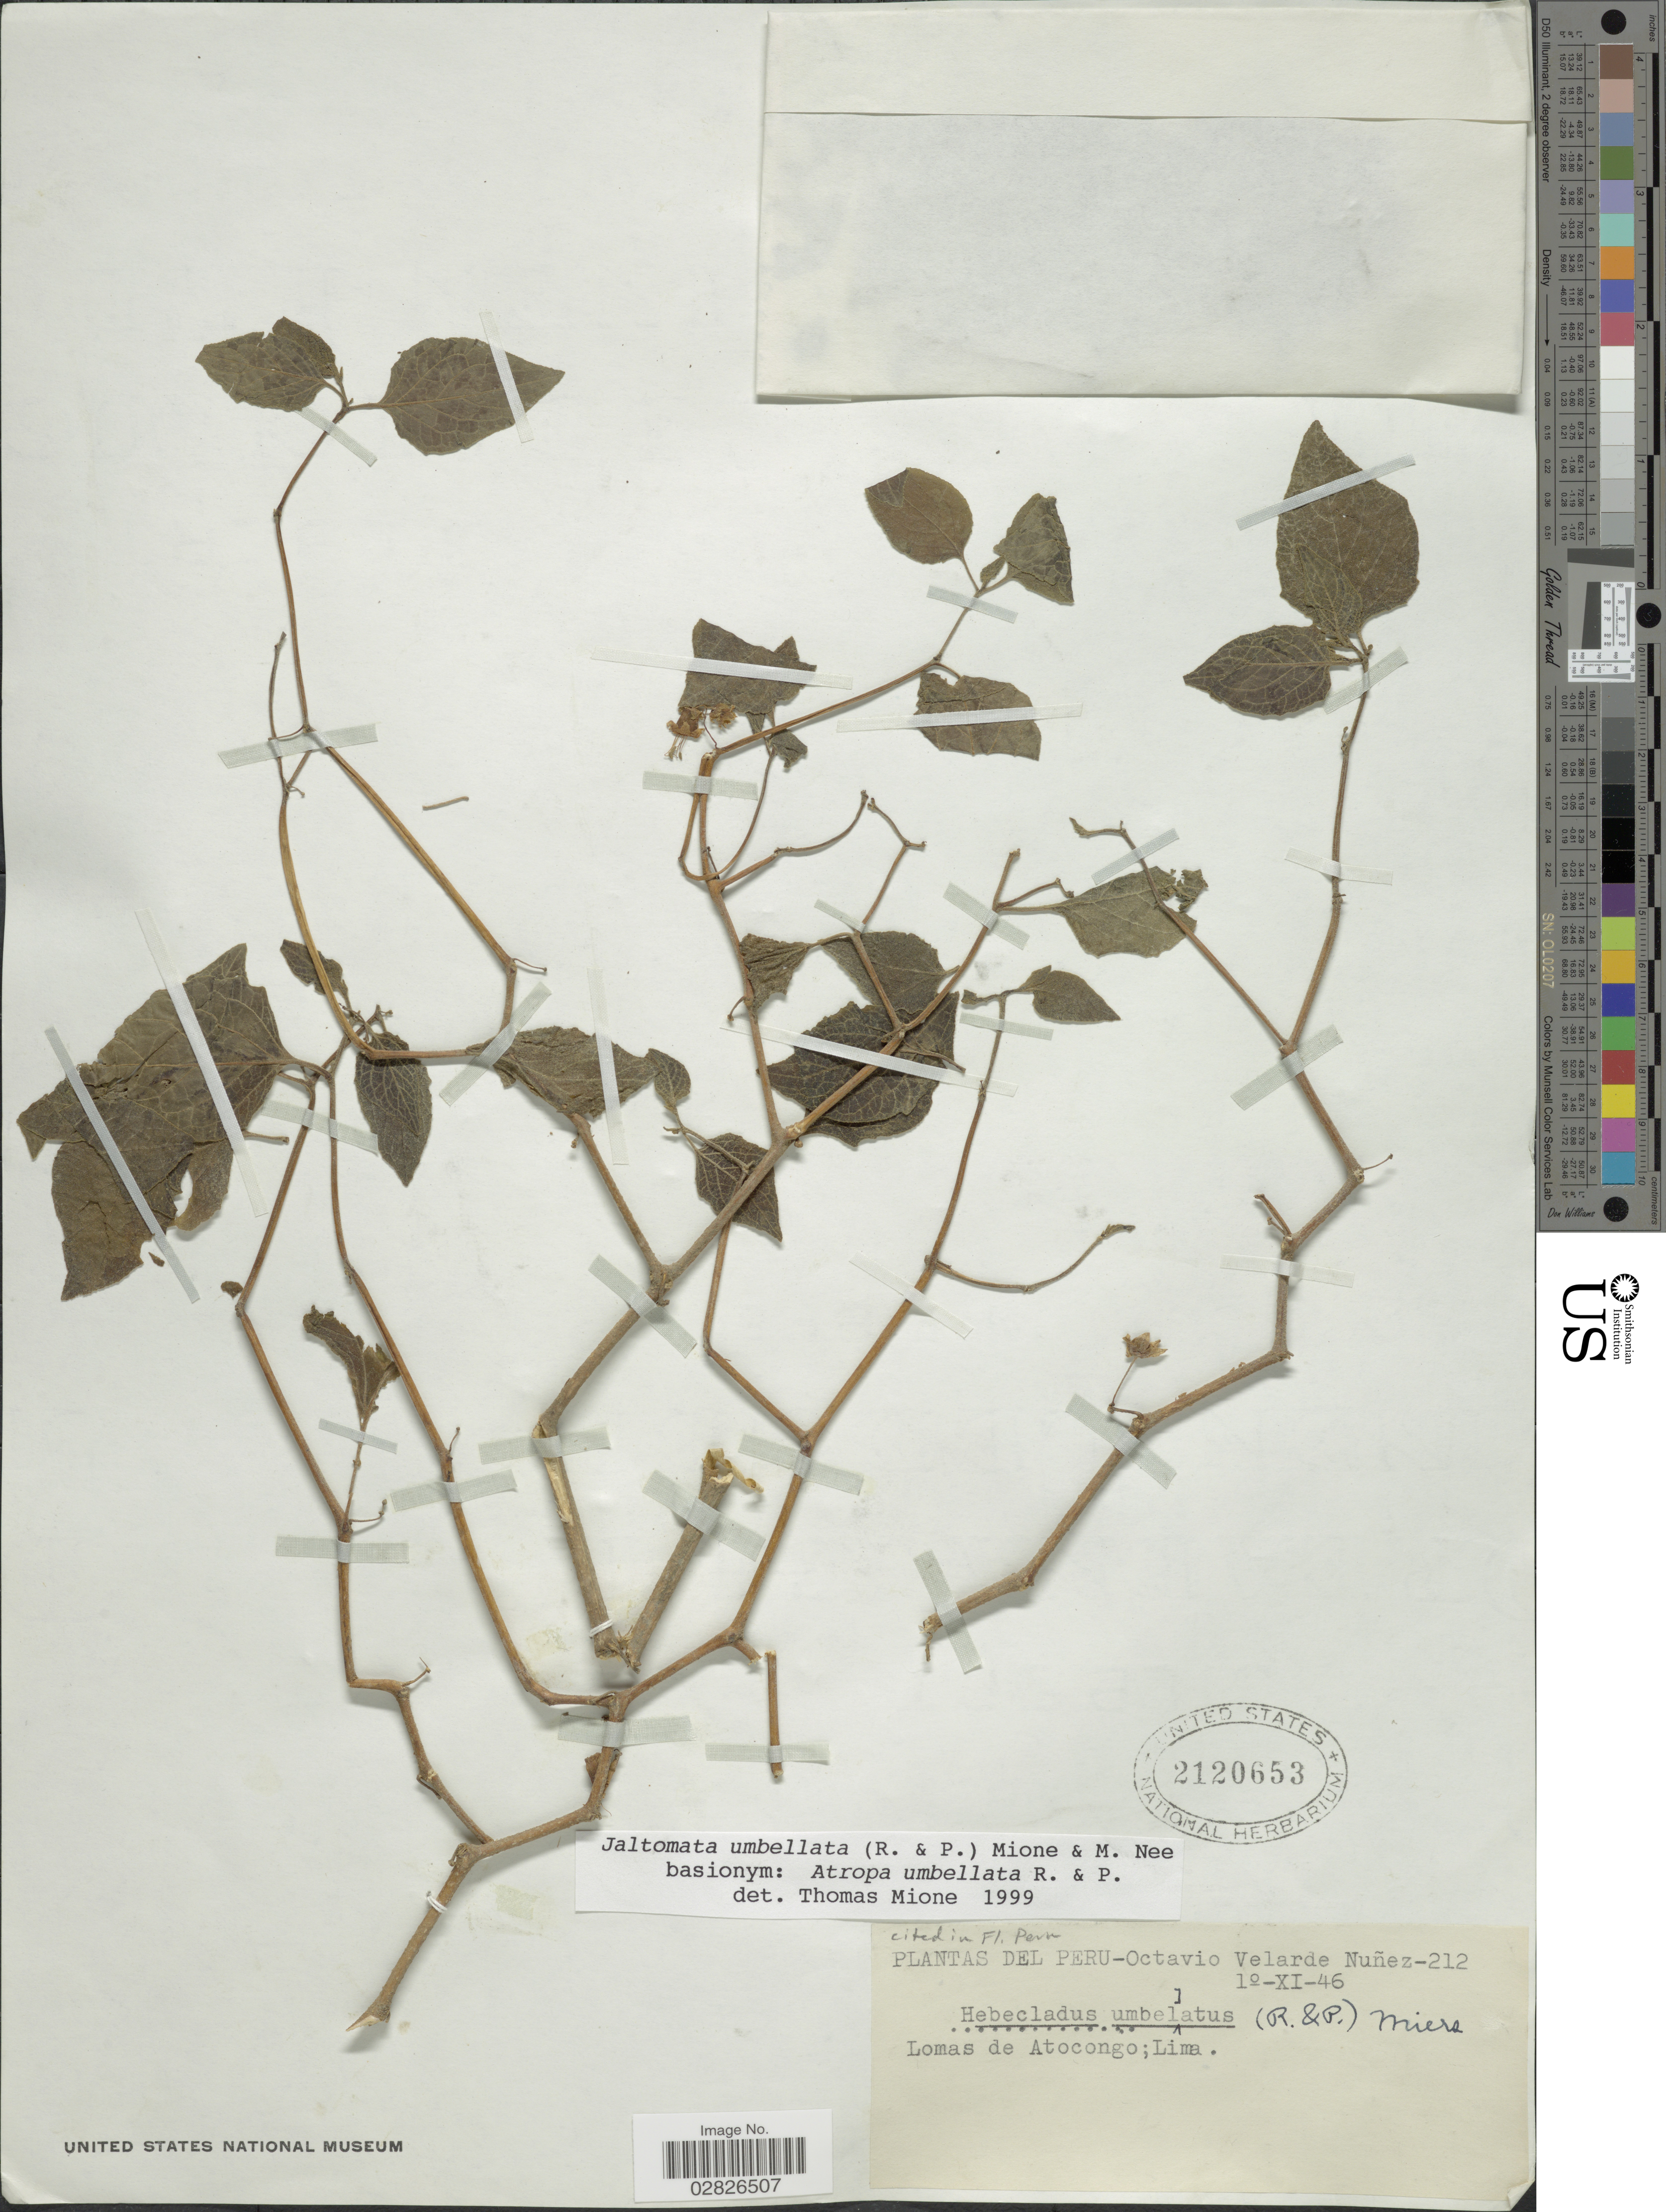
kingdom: Plantae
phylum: Tracheophyta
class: Magnoliopsida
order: Solanales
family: Solanaceae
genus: Jaltomata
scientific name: Jaltomata umbellata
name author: (Ruiz & Pav.) Mione & M. Nee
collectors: O. Nuñez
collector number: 212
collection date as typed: Transcribed d/m/y: 1/11/46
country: Peru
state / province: Lima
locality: Lomas de Atocongo.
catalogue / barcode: US 2120653